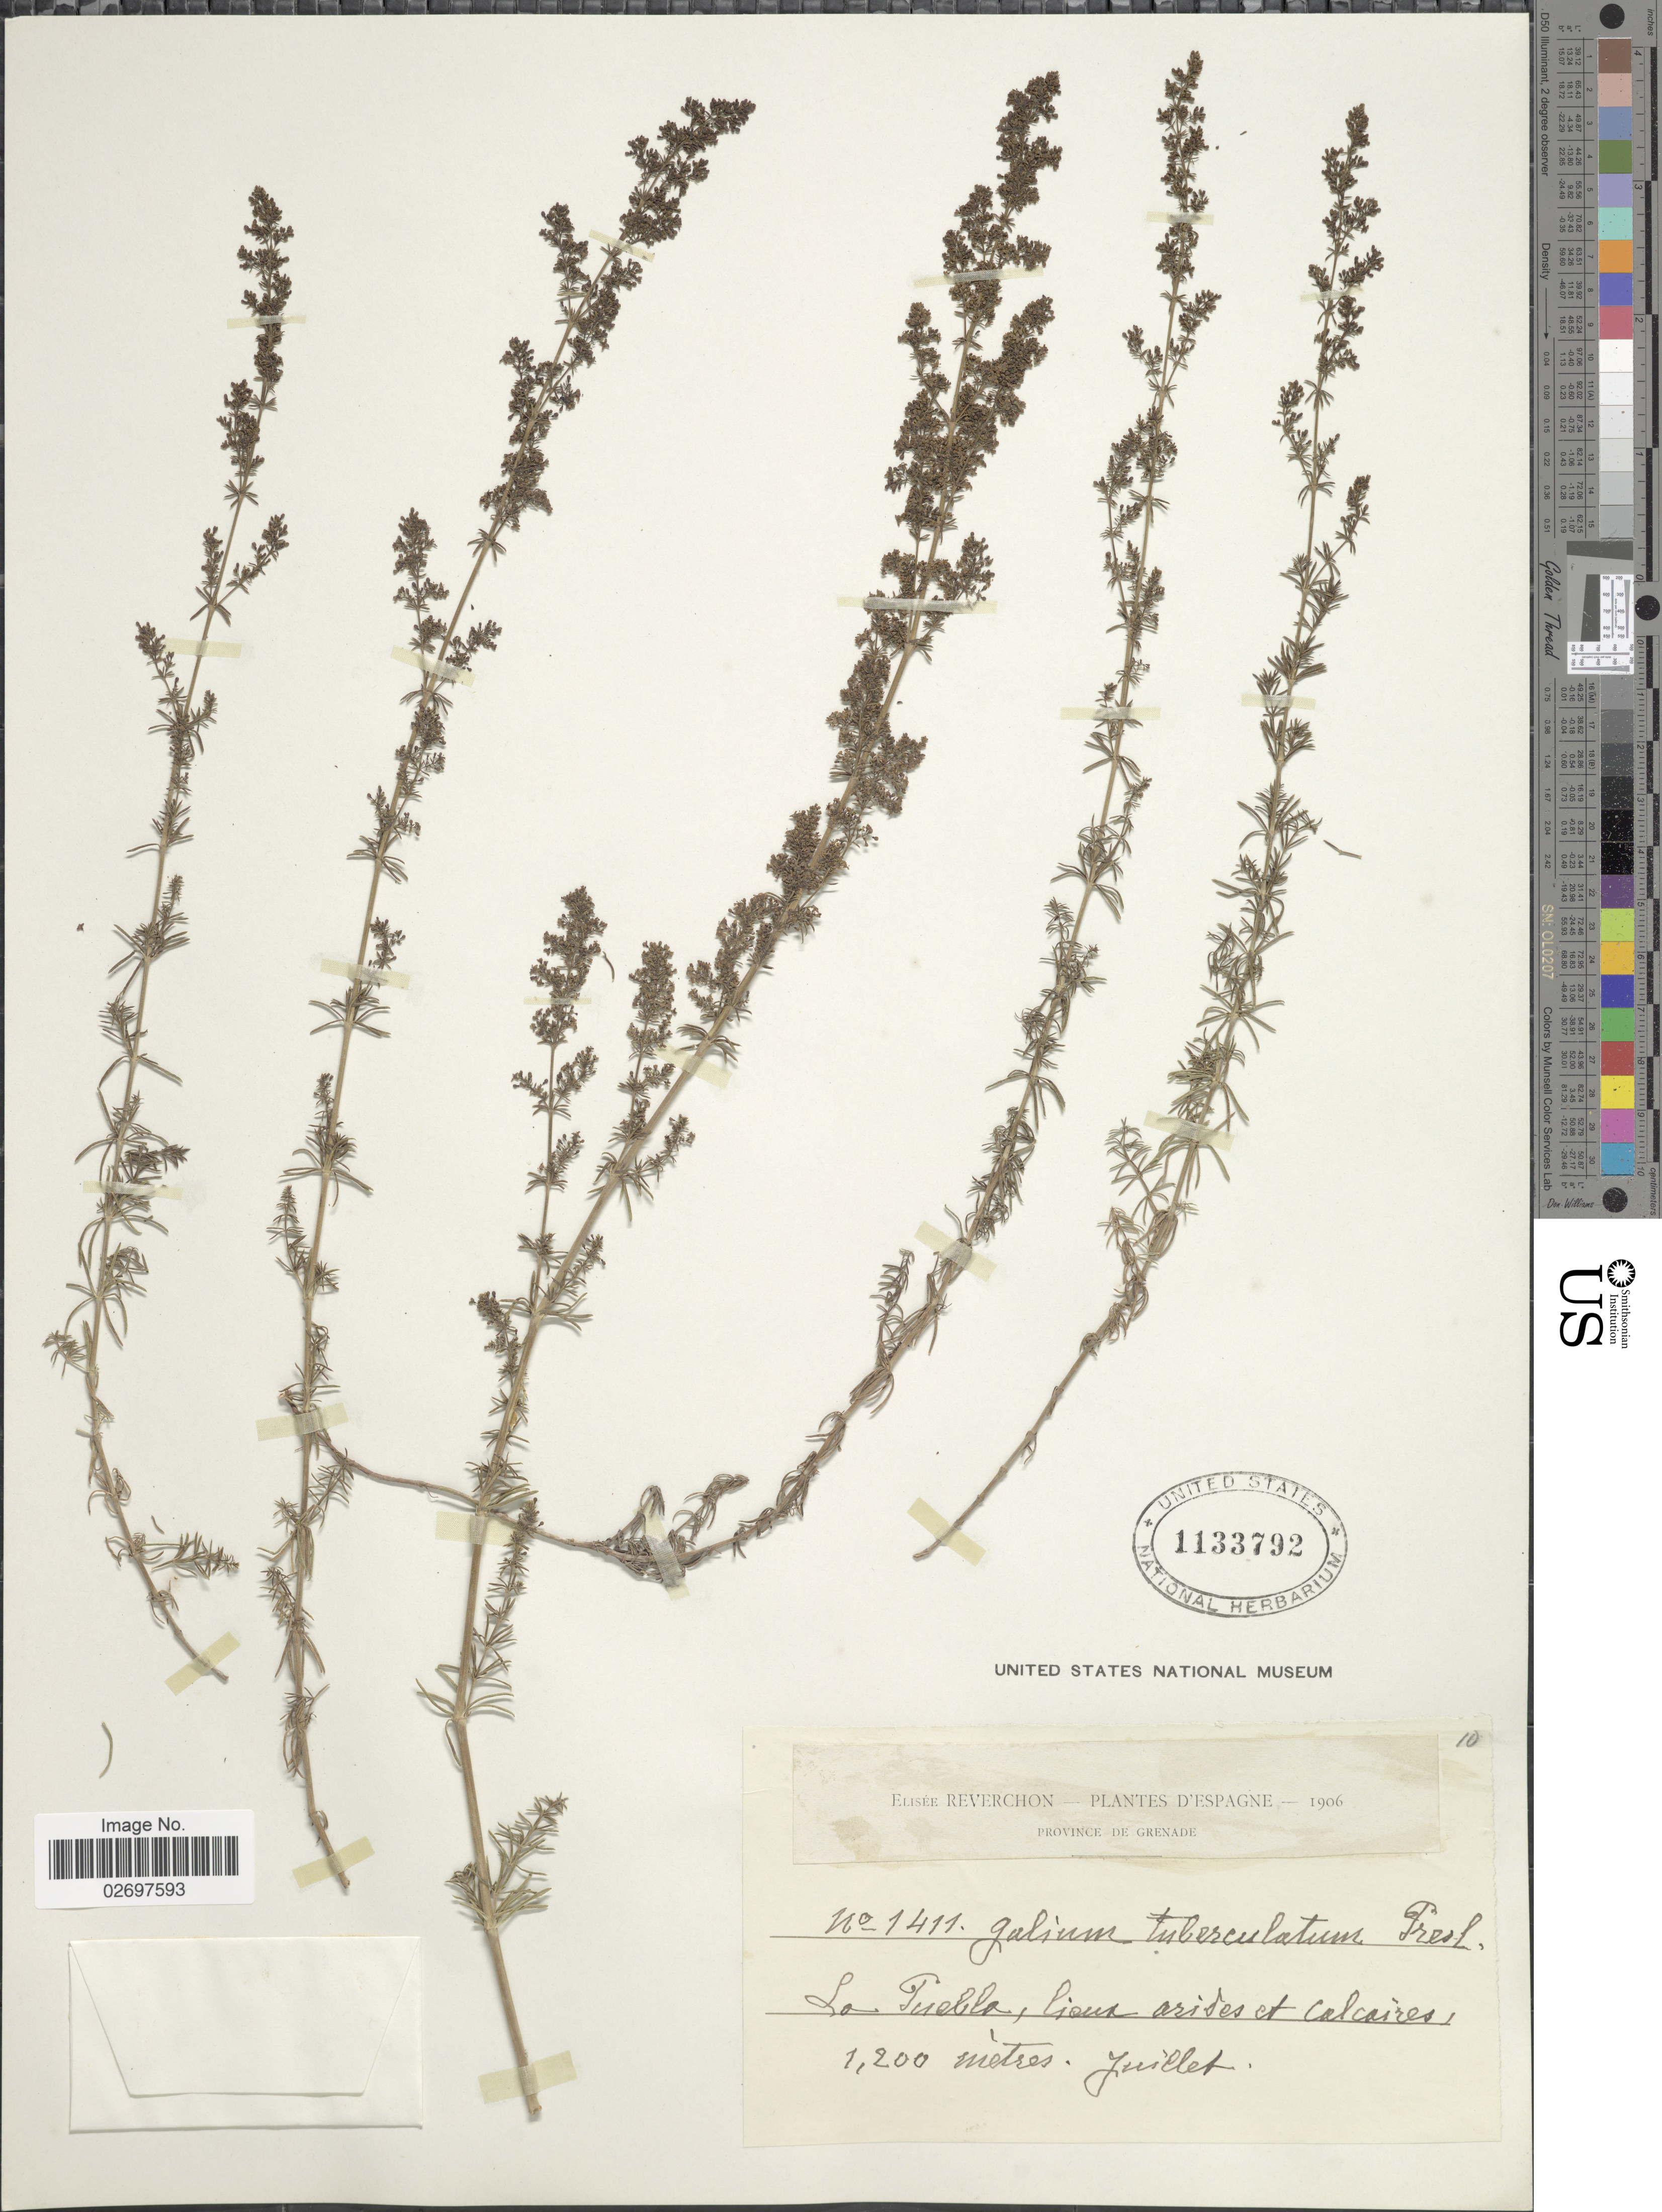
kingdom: Plantae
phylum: Tracheophyta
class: Magnoliopsida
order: Gentianales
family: Rubiaceae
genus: Galium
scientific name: Galium tuberculatum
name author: C. Presl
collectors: E. Reverchon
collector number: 1411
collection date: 1906-07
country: Spain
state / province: Andalucía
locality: D'Espagne. Province de Grenade. La Puebla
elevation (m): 1200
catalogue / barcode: US 1133792